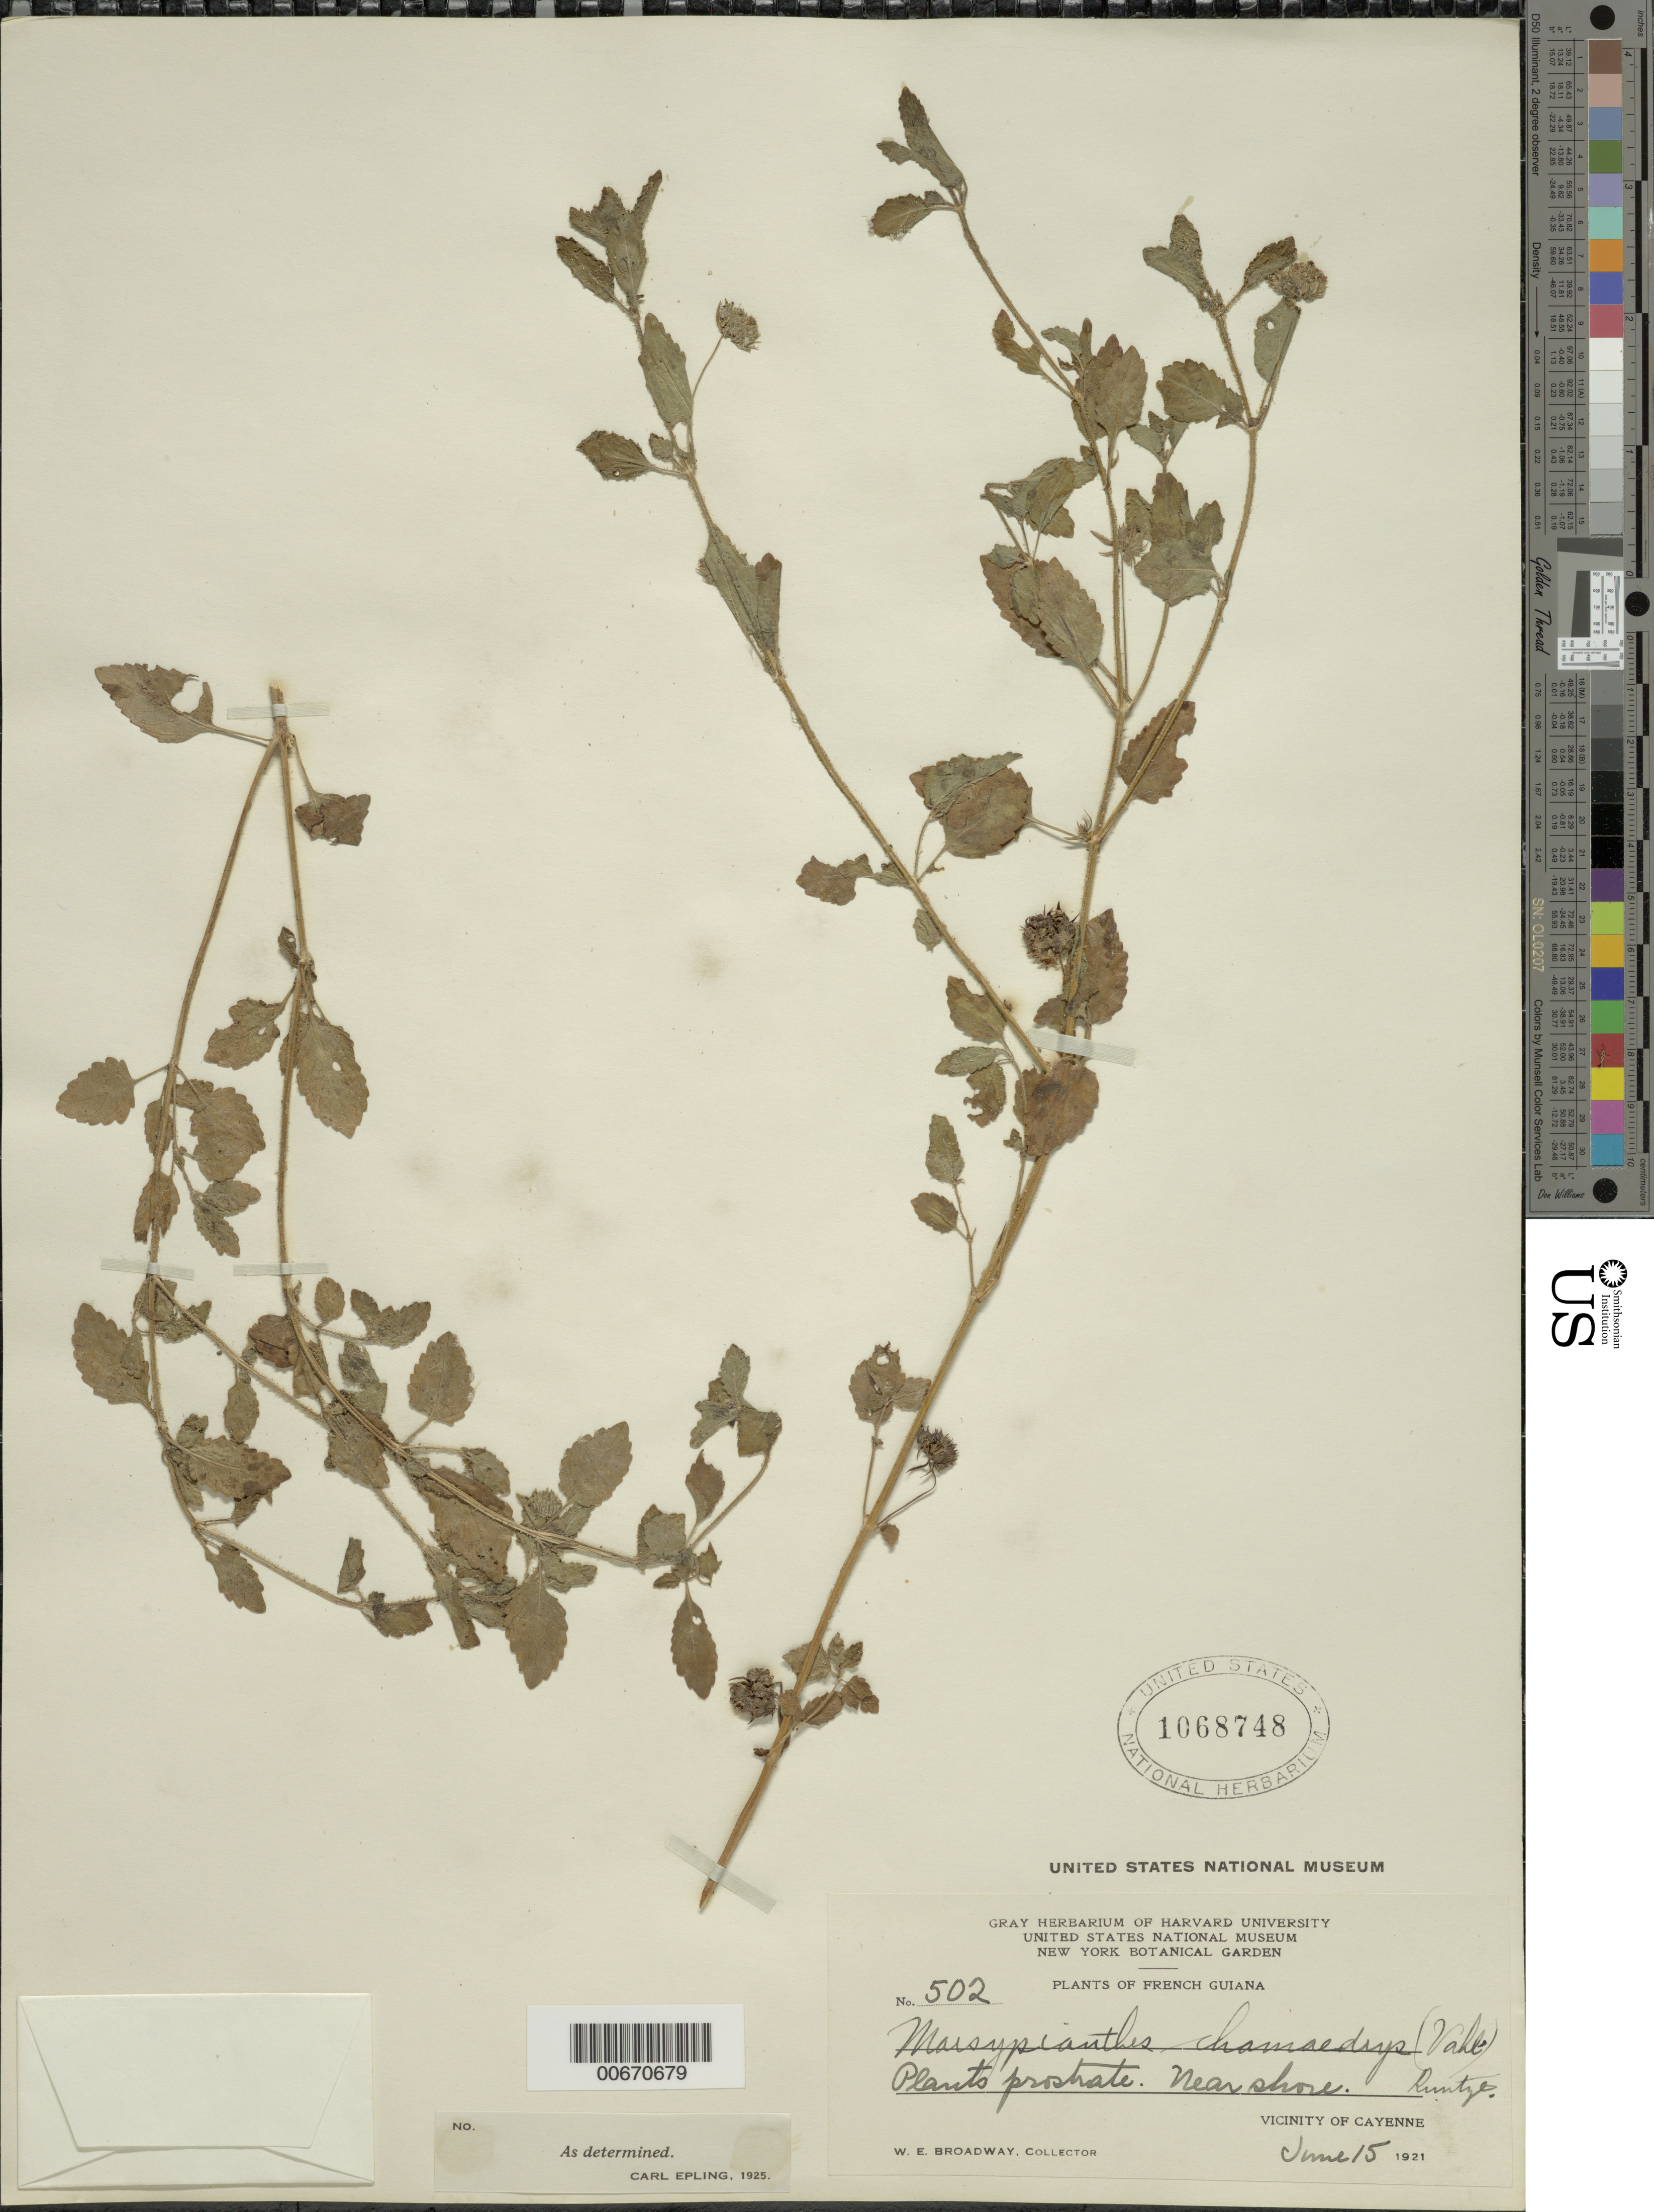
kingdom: Plantae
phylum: Tracheophyta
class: Magnoliopsida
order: Lamiales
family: Lamiaceae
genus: Marsypianthes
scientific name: Marsypianthes chamaedrys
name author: (Vahl) Kuntze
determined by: Epling, C. C.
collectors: W. E. Broadway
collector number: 502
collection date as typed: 15-Jun-21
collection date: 1921-06-15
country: French Guiana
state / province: Cayenne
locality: Cayenne, vic.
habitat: Seashore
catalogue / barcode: US 1068748